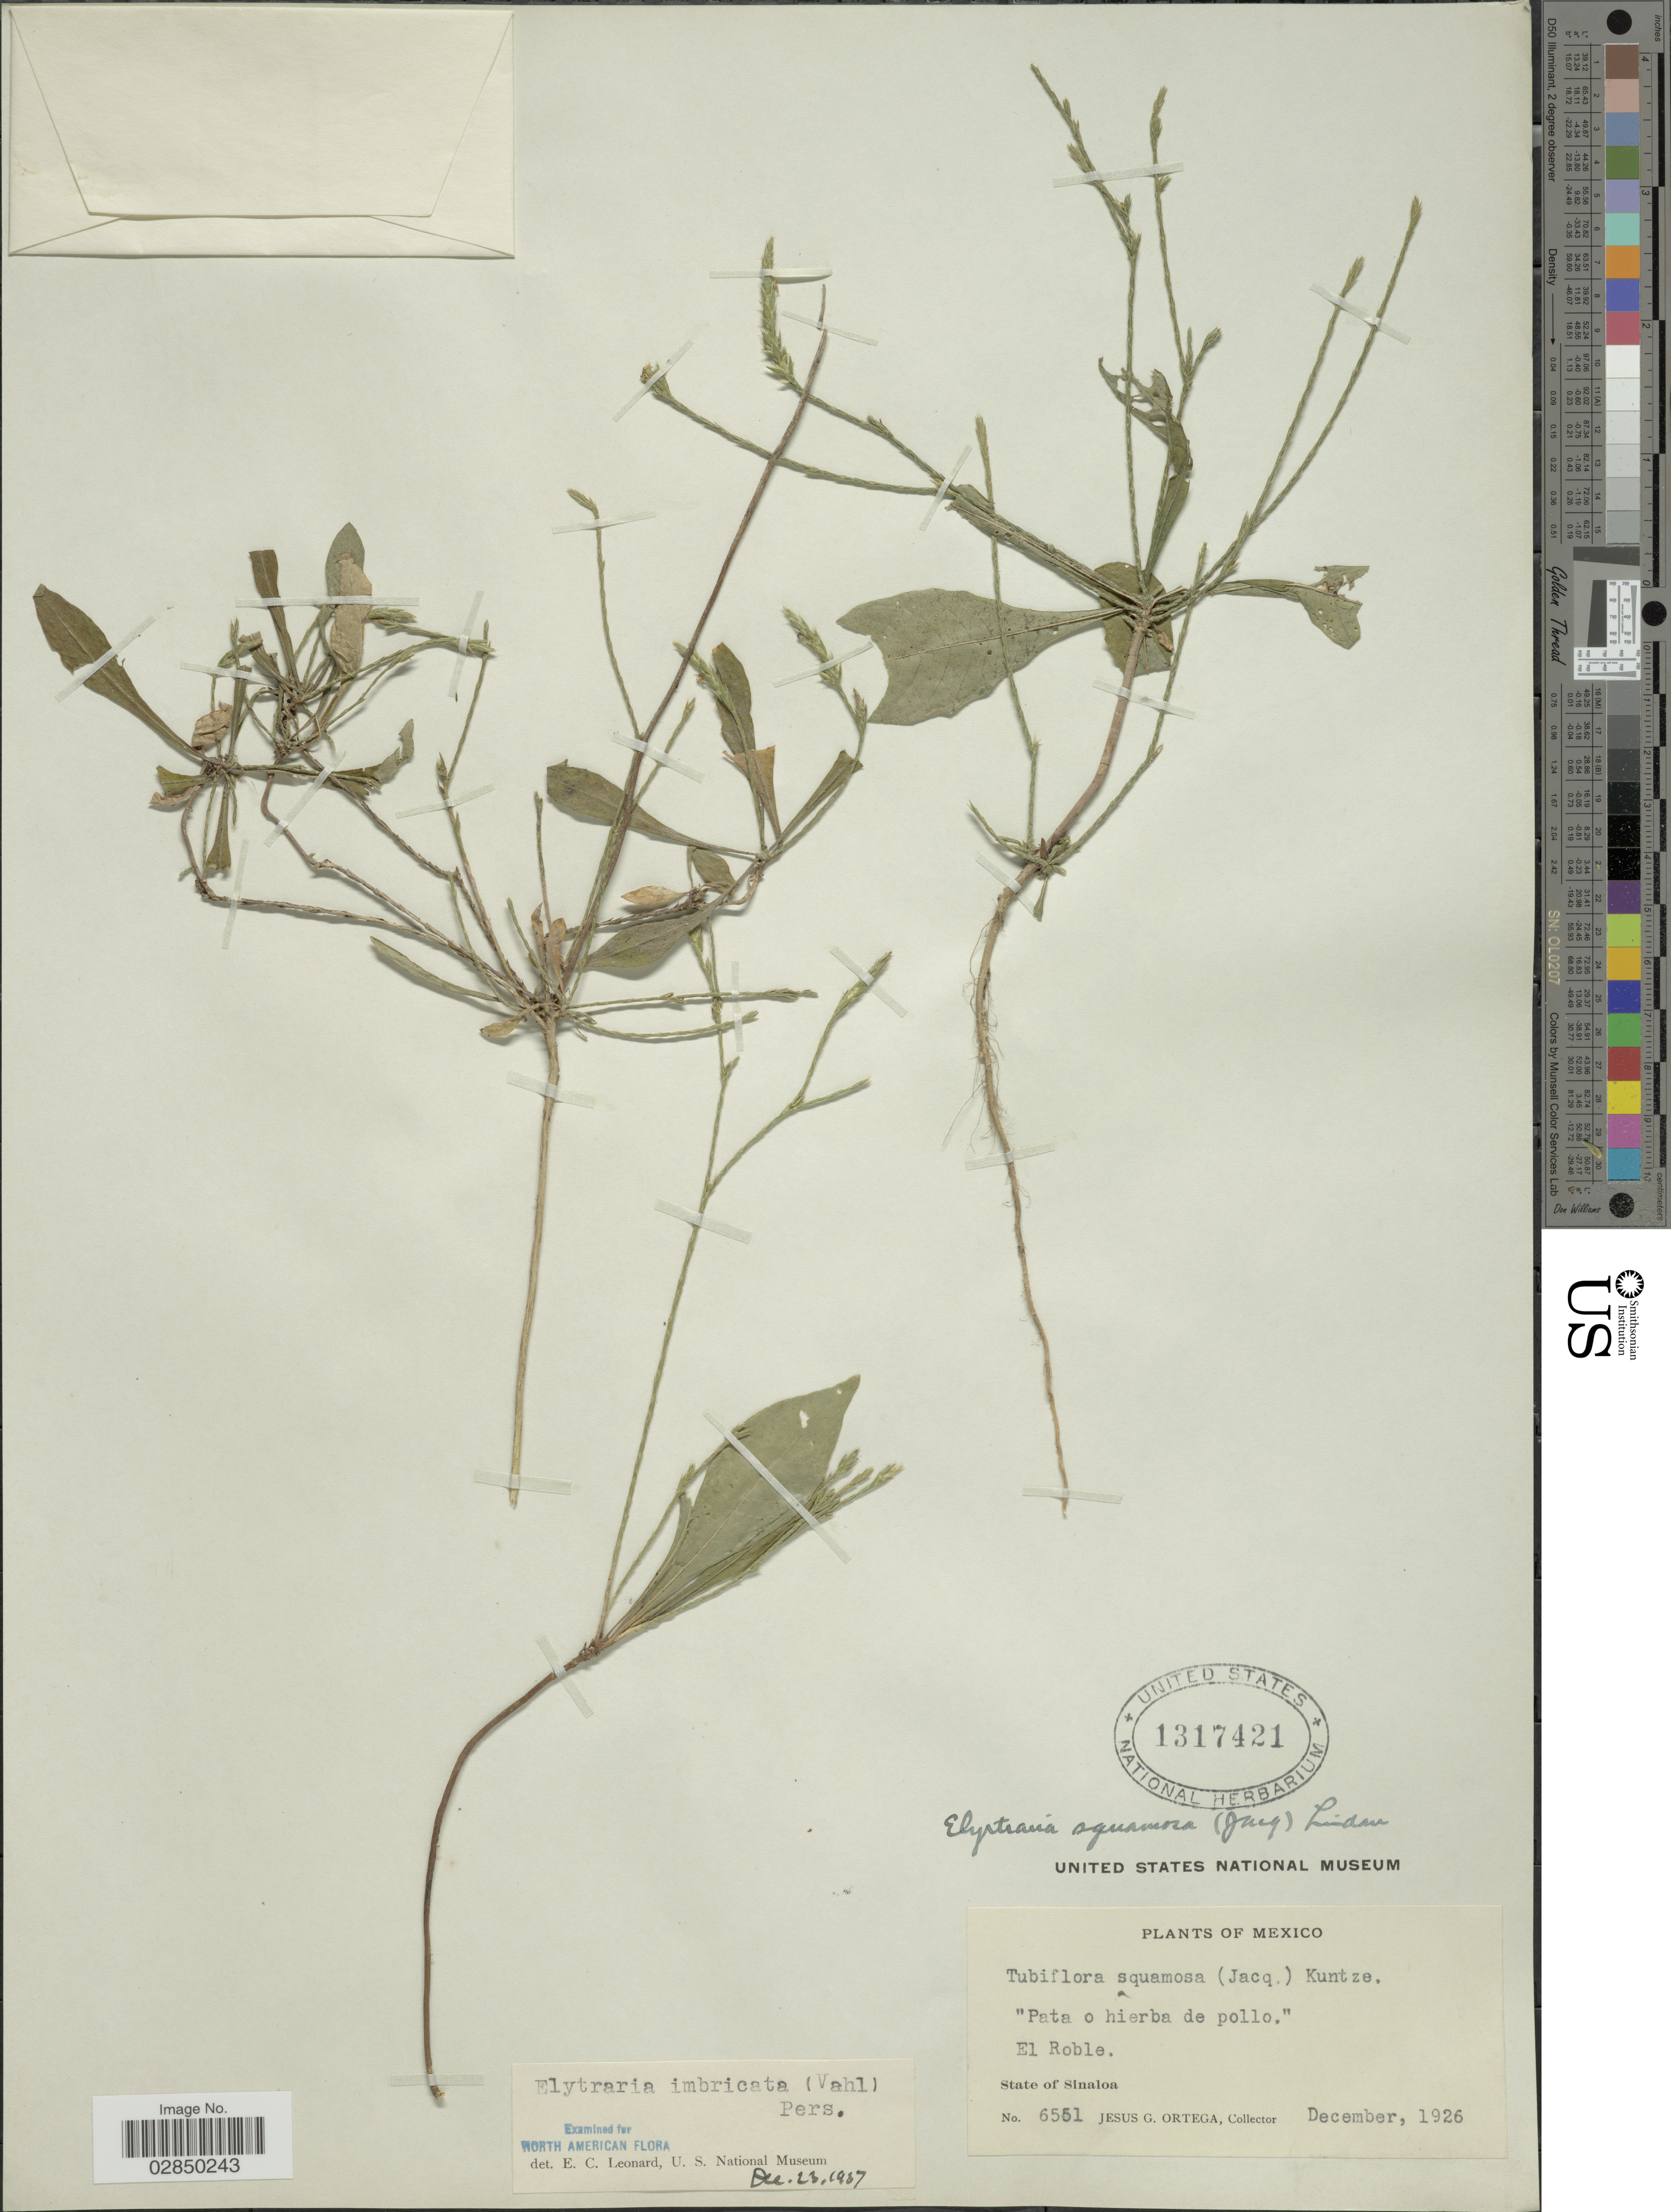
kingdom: Plantae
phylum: Tracheophyta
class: Magnoliopsida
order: Lamiales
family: Acanthaceae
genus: Elytraria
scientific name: Elytraria imbricata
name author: (Vahl) Pers.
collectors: J. Ortega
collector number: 6551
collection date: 1926-12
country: Mexico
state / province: Sinaloa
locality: El Roble.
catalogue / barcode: US 1317421